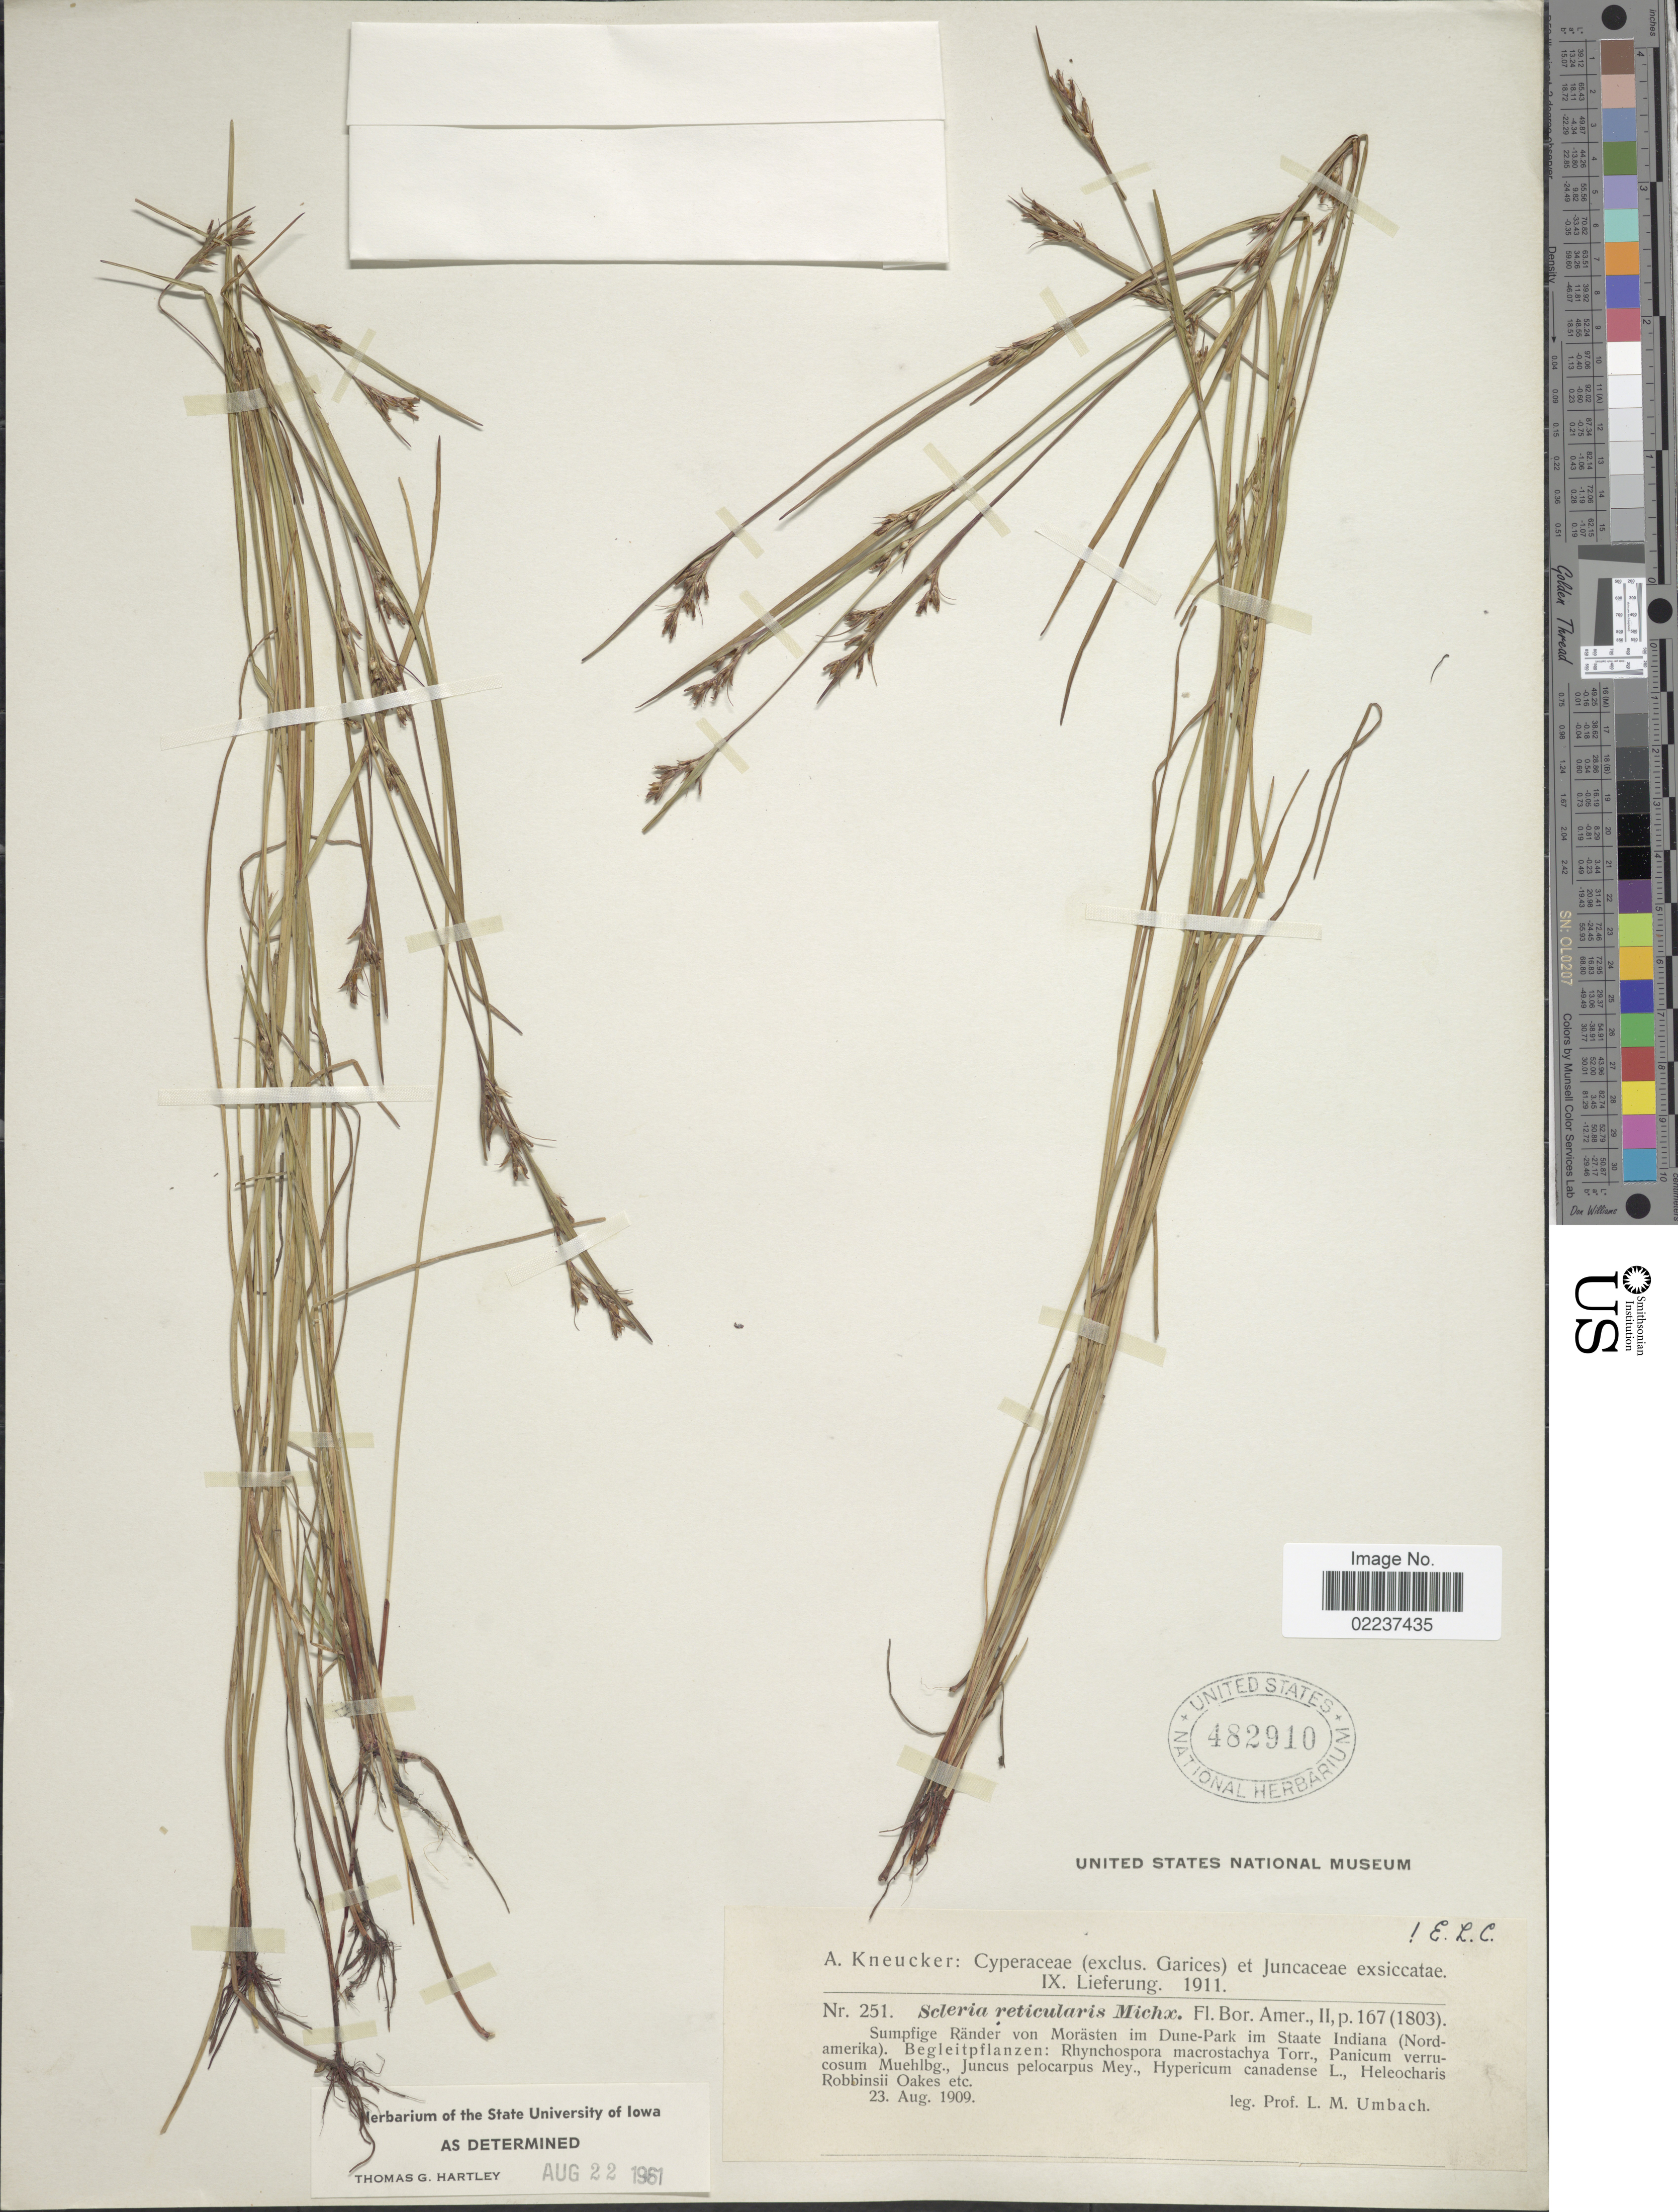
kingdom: Plantae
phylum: Tracheophyta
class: Liliopsida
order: Poales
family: Cyperaceae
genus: Scleria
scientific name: Scleria reticularis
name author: Michx.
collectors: L. M. Umbach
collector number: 251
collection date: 1909-08-23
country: United States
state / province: Indiana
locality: Dune-Park im Staate Indiana (Nord-amerika)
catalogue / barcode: US 482910